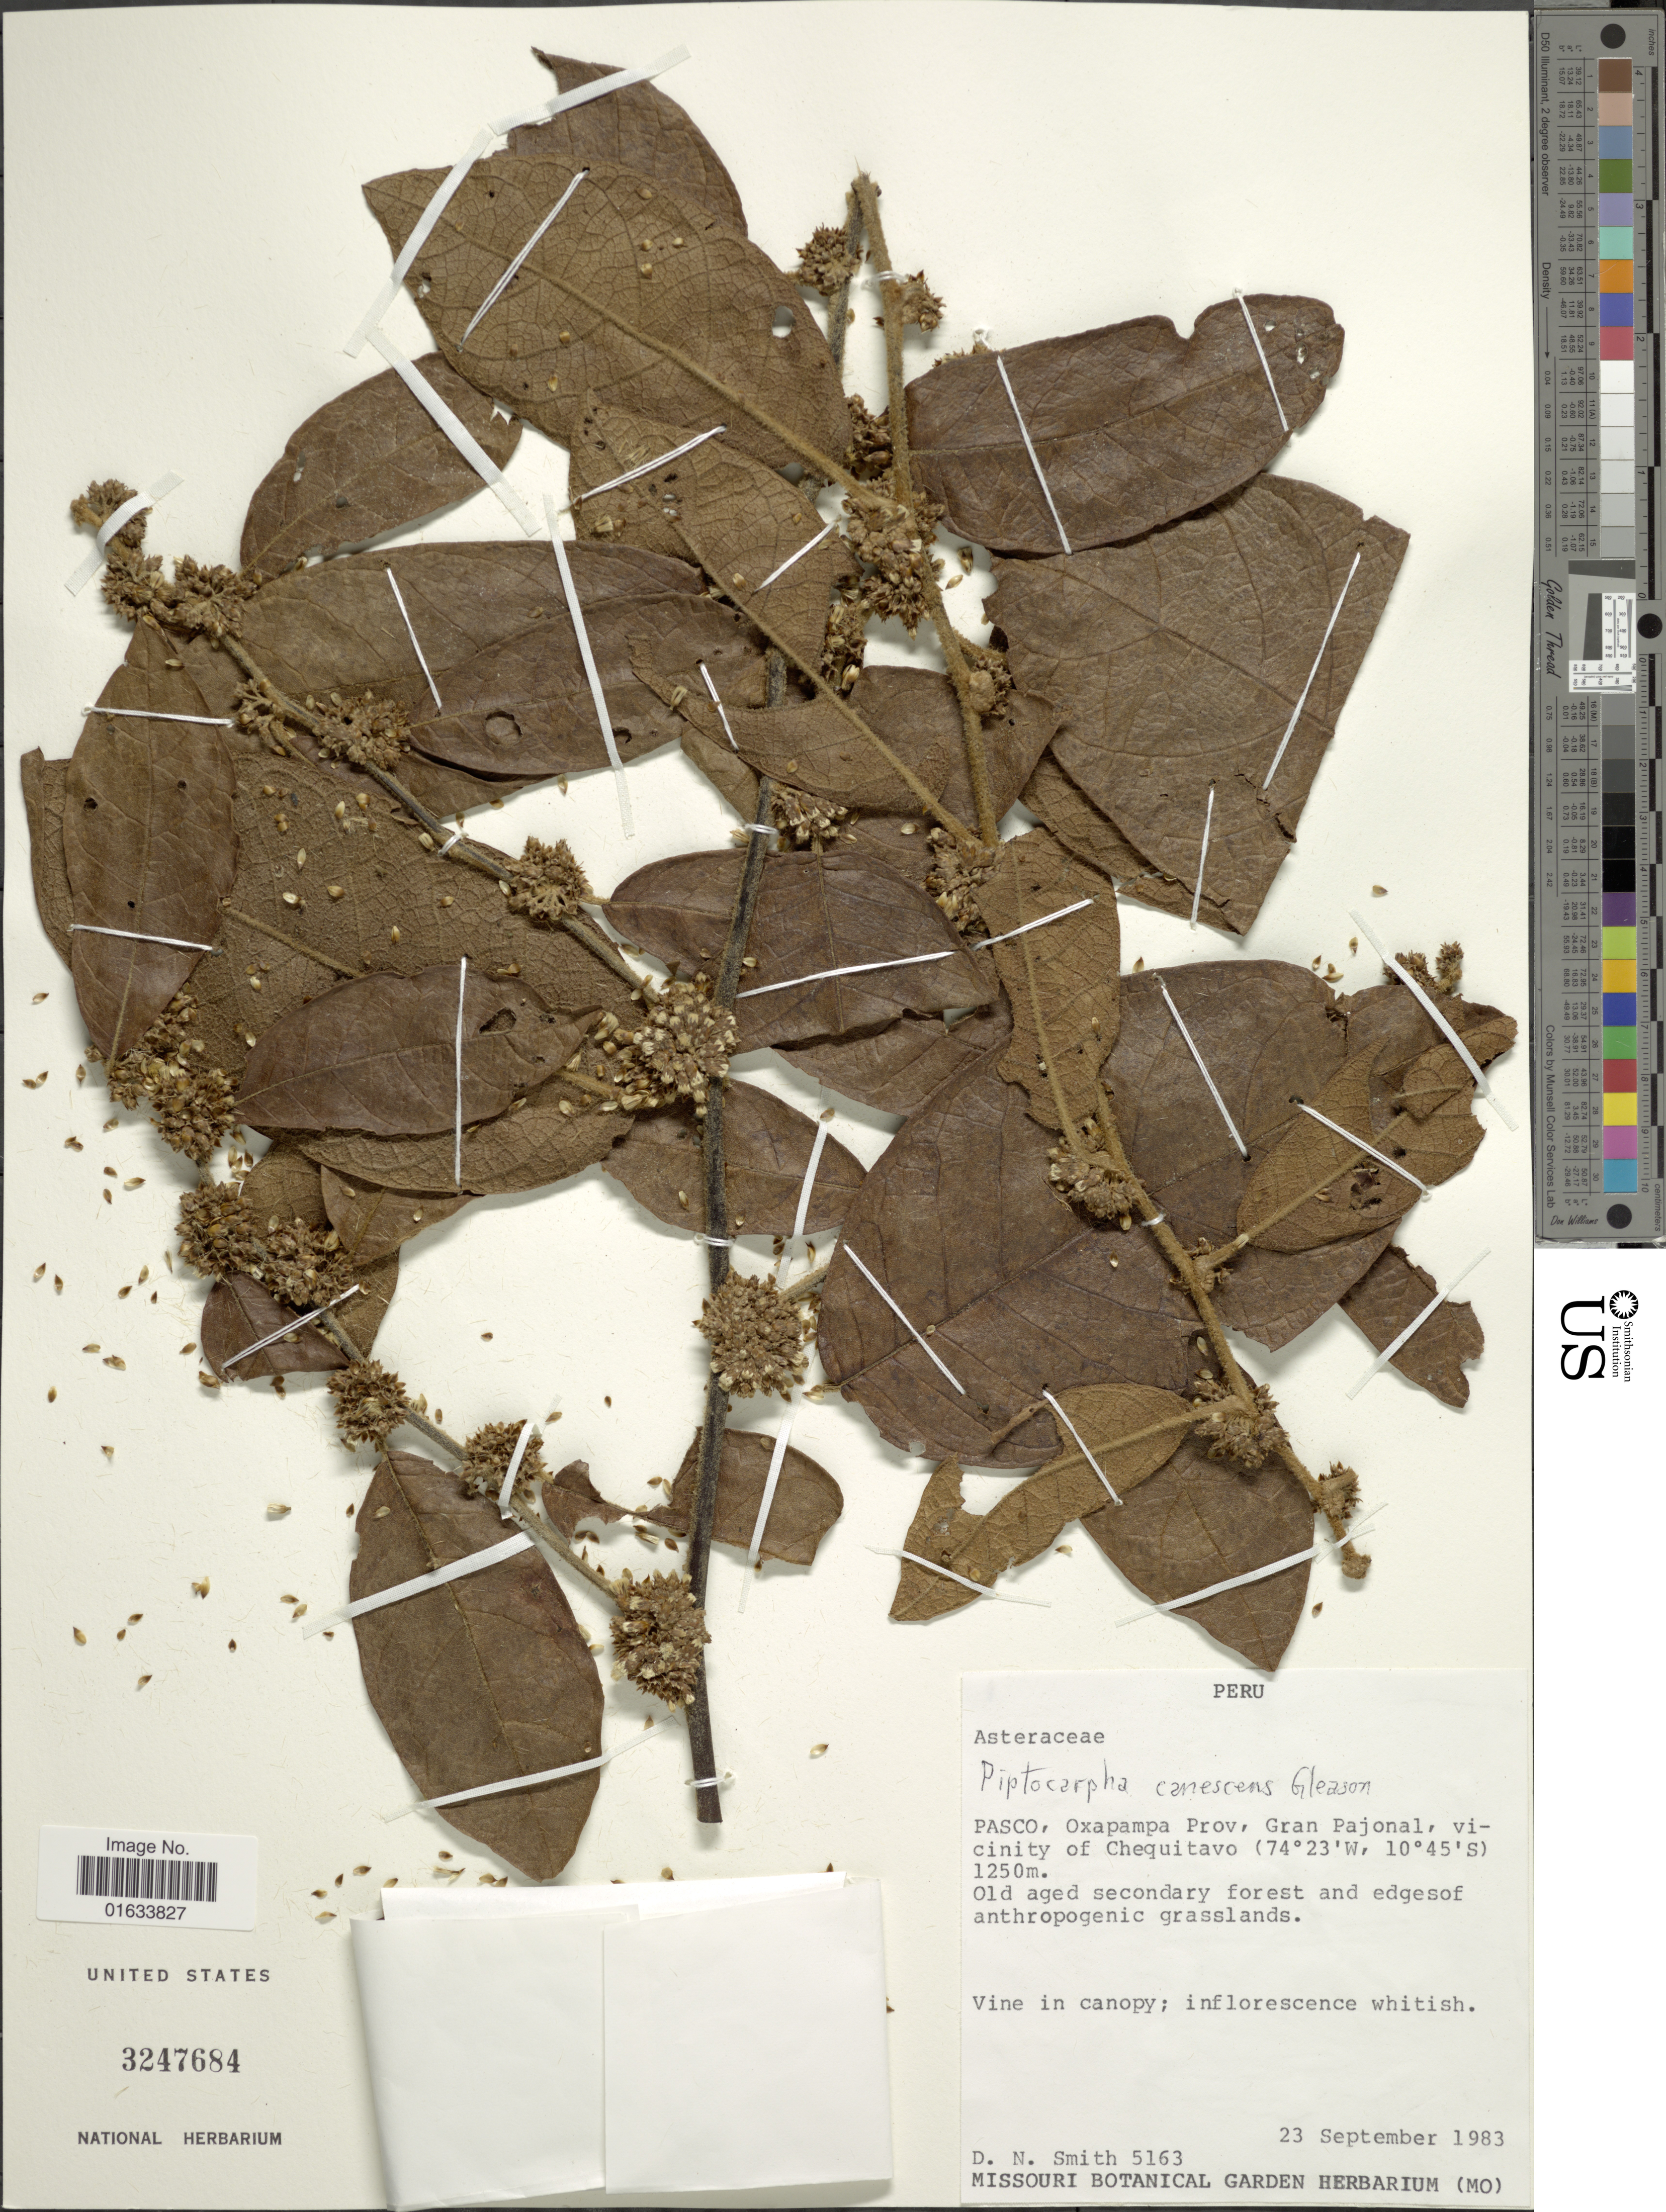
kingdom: Plantae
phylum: Tracheophyta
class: Magnoliopsida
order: Asterales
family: Asteraceae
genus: Piptocarpha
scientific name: Piptocarpha canescens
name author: Gleason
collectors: D. Smith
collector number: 5163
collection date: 1983-09-23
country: Peru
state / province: Pasco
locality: Pasco, Oxapampa Prov, Gran Pajonal, vicinity of Chequitavo.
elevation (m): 1250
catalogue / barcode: US 3247684